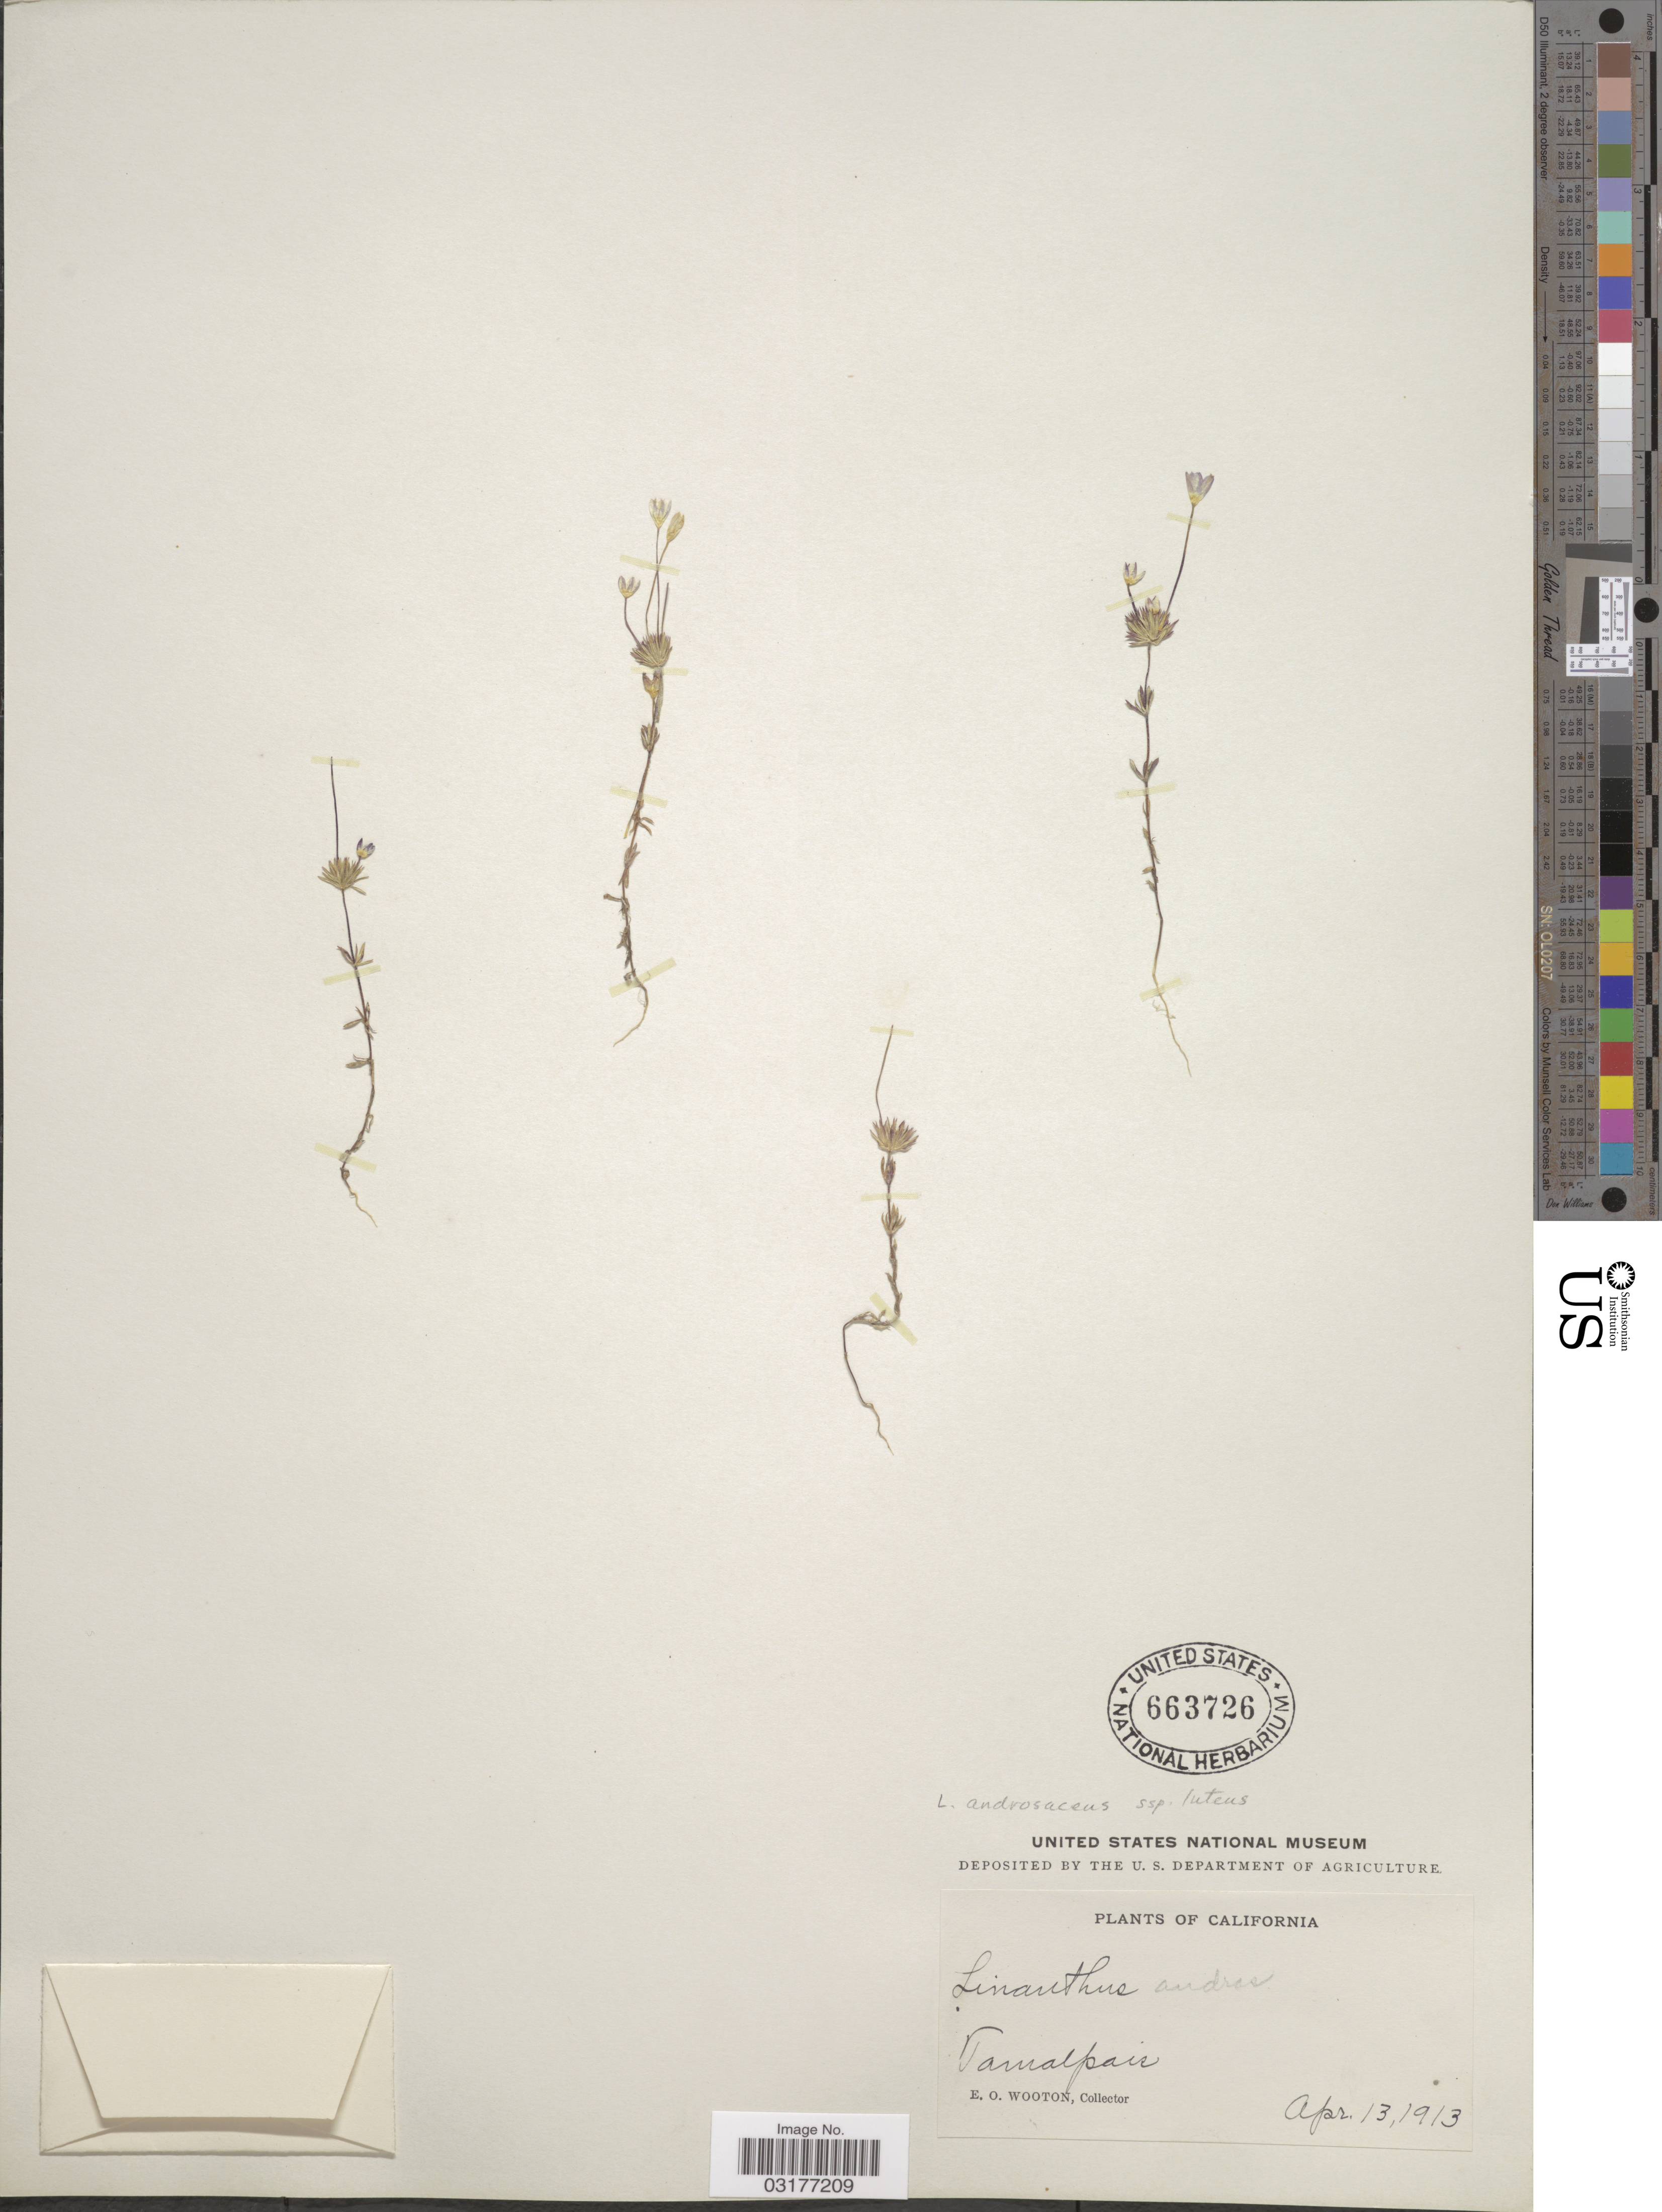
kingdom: Plantae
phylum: Tracheophyta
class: Magnoliopsida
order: Ericales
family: Polemoniaceae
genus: Leptosiphon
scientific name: Leptosiphon parviflorus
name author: Benth.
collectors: E. O. Wooton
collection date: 1913-04-13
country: United States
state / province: California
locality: Tamalpais.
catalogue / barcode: US 663726